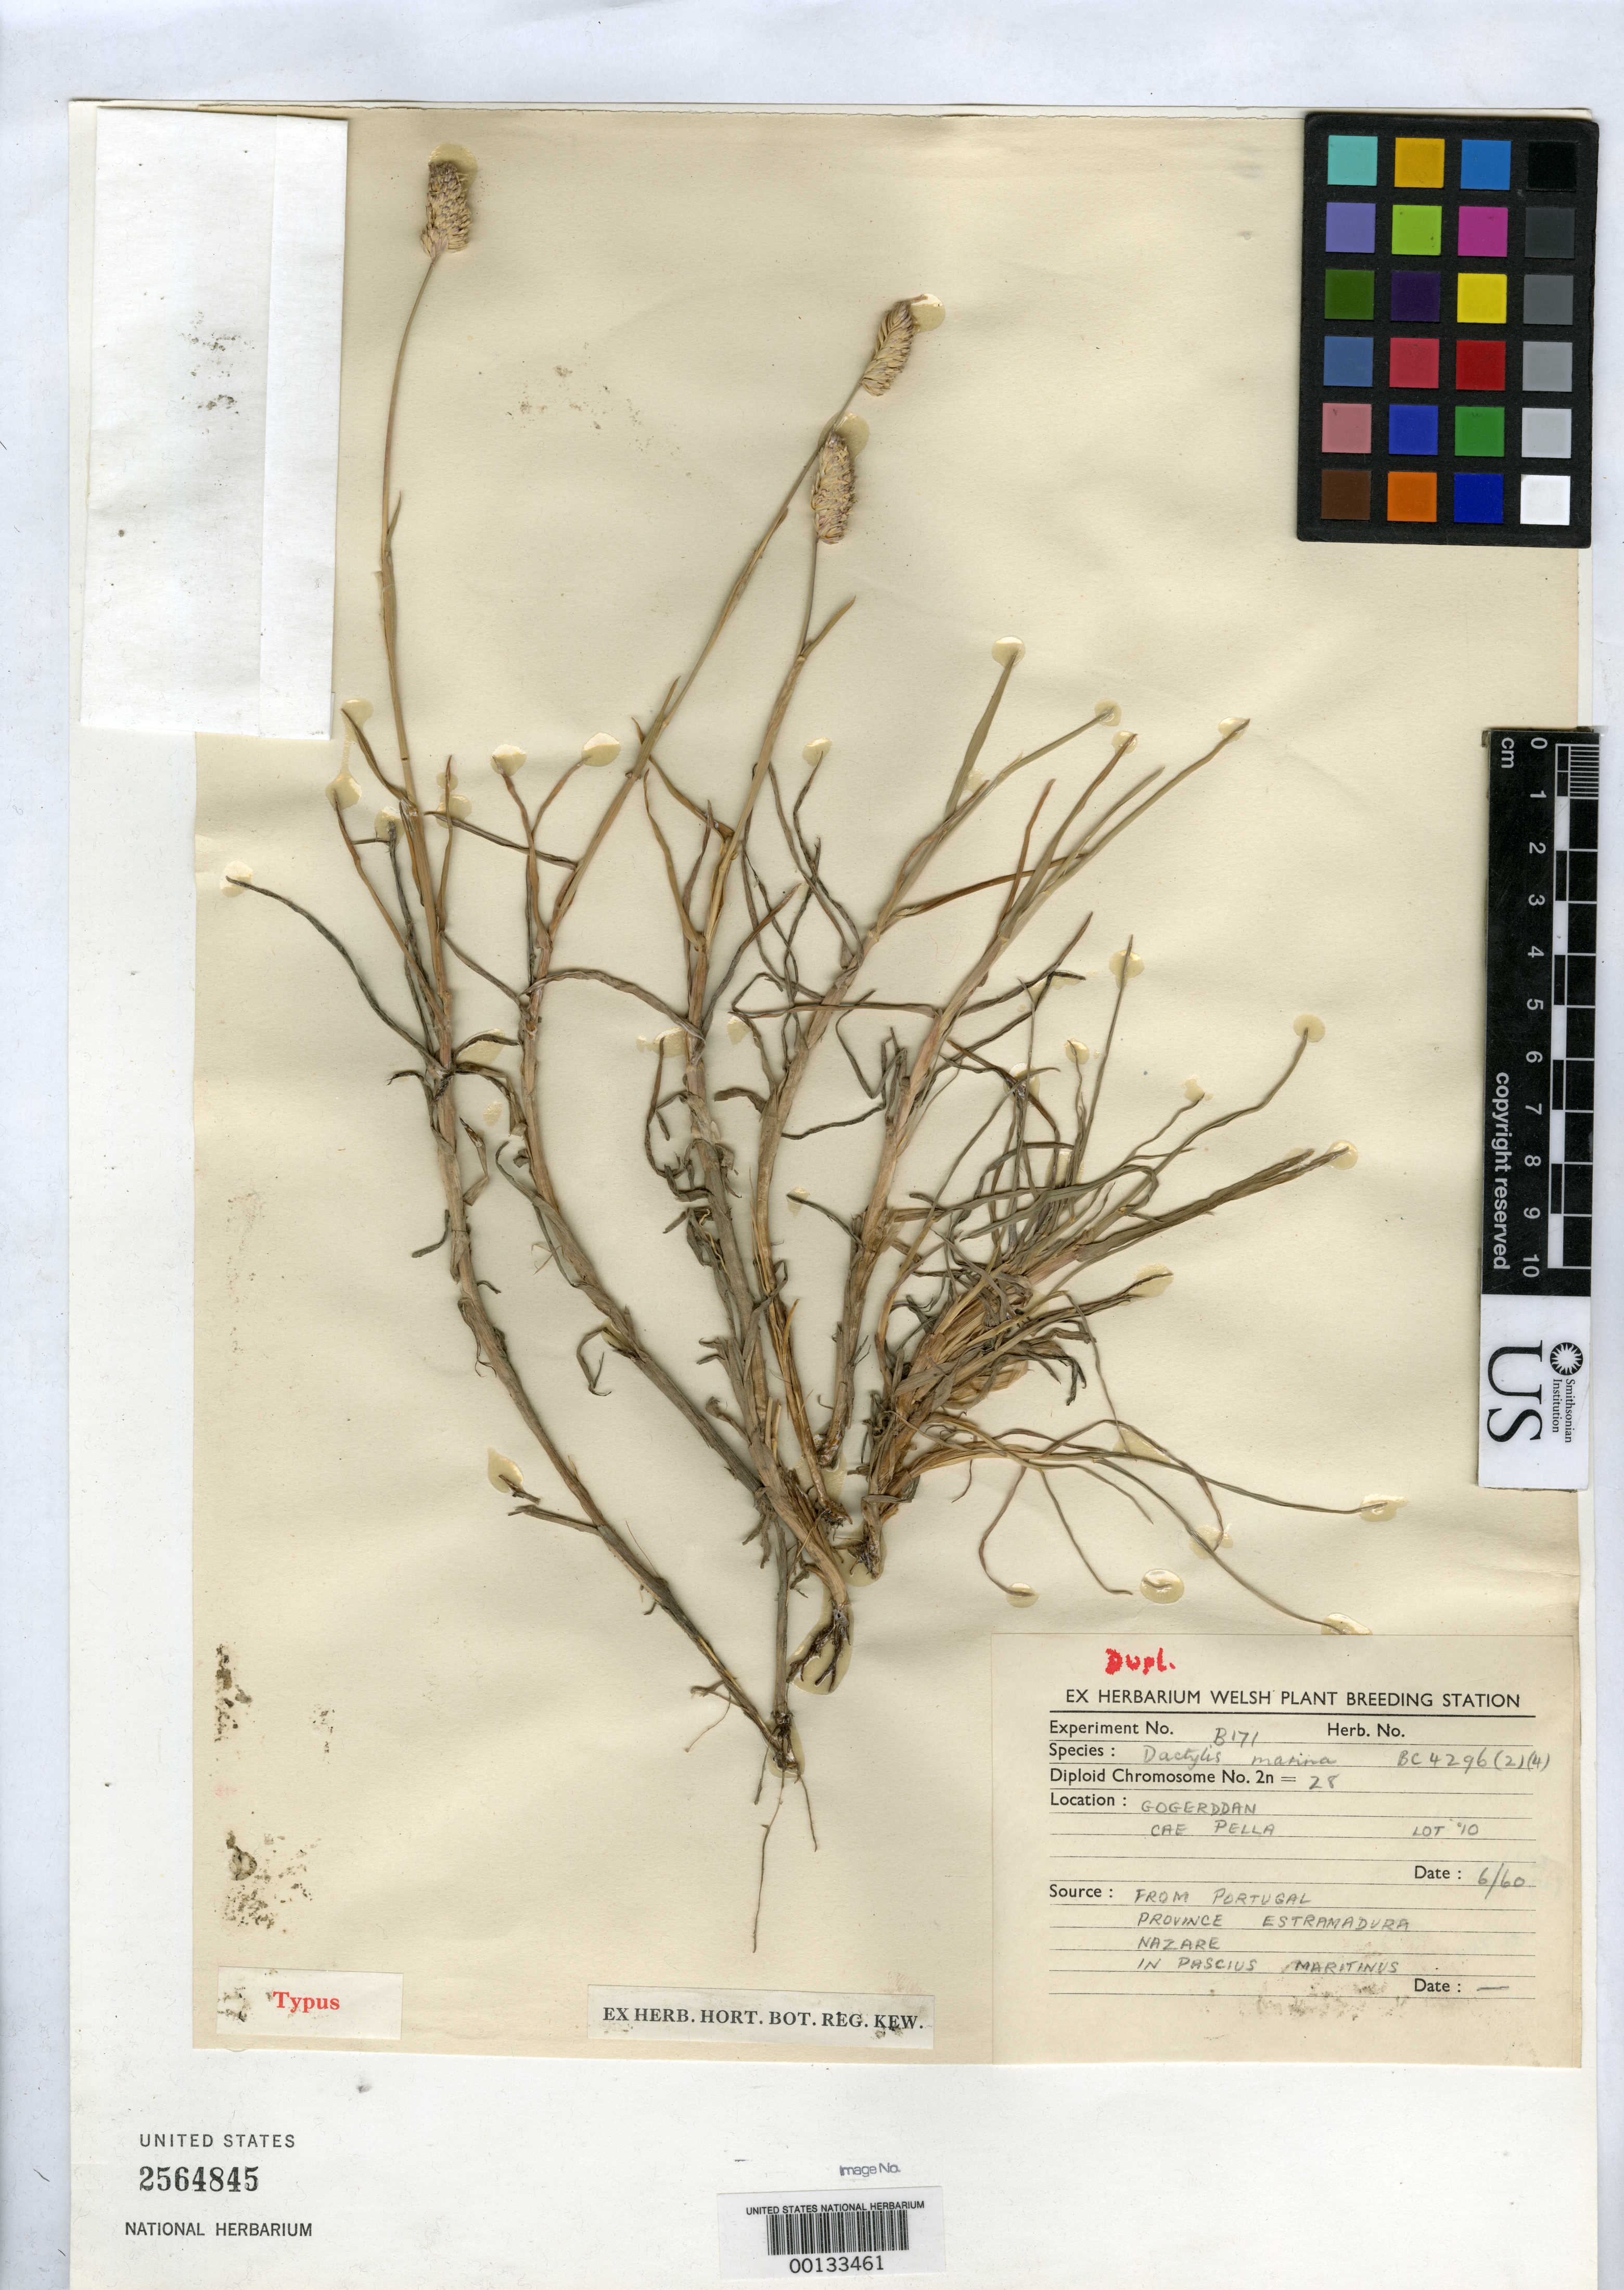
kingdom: Plantae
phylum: Tracheophyta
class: Liliopsida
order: Poales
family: Poaceae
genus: Dactylis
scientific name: Dactylis marina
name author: Borrill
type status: Isotype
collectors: M. Borrill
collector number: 4296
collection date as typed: Jun 1960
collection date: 1960-06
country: Portugal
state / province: Lisboa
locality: Lisboa And Setubal. Nazare in Pascius Maritinus.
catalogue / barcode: US 2564845